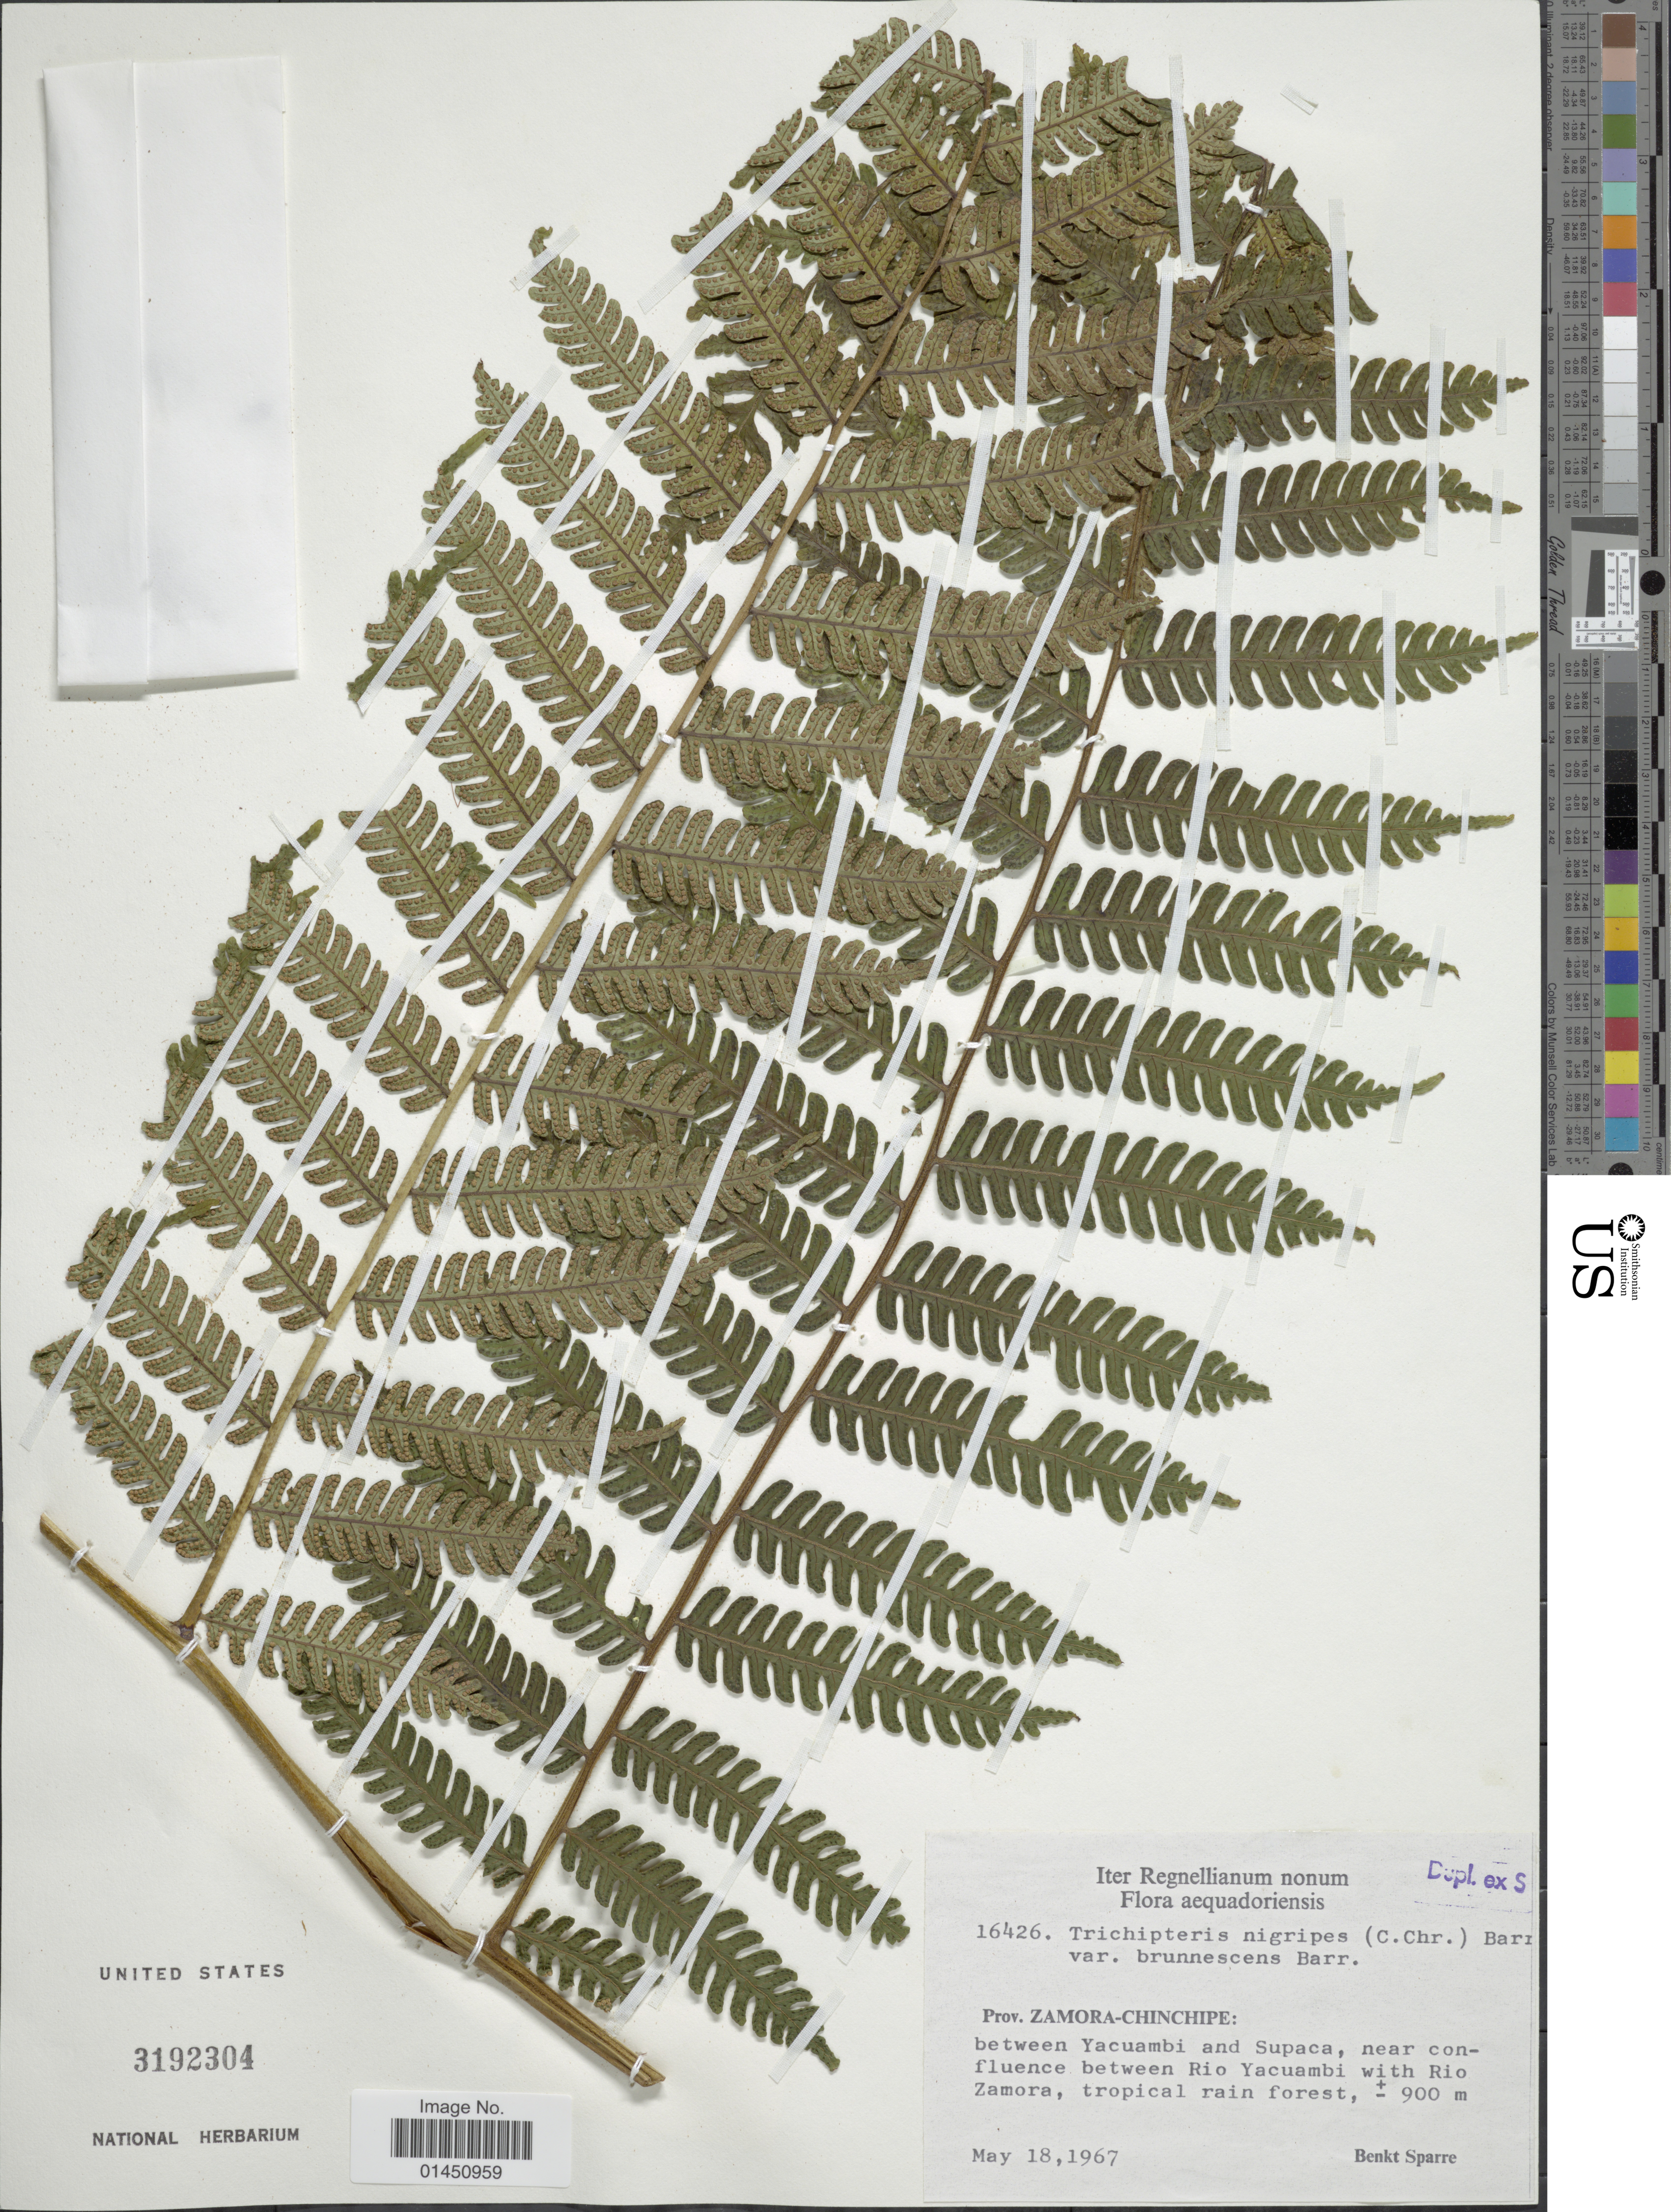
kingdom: Plantae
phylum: Tracheophyta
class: Polypodiopsida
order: Cyatheales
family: Cyatheaceae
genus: Cyathea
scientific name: Cyathea brunnescens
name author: (Barrington) R.C. Moran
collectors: B. Sparre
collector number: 16426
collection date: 1967-05-18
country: Ecuador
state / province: Zamora-Chinchipe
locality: Between Yacuambi and Supaca, near confluence between Rio Yacuambi with Rio Zamora, tropical rain forest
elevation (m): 900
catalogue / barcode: US 3192304